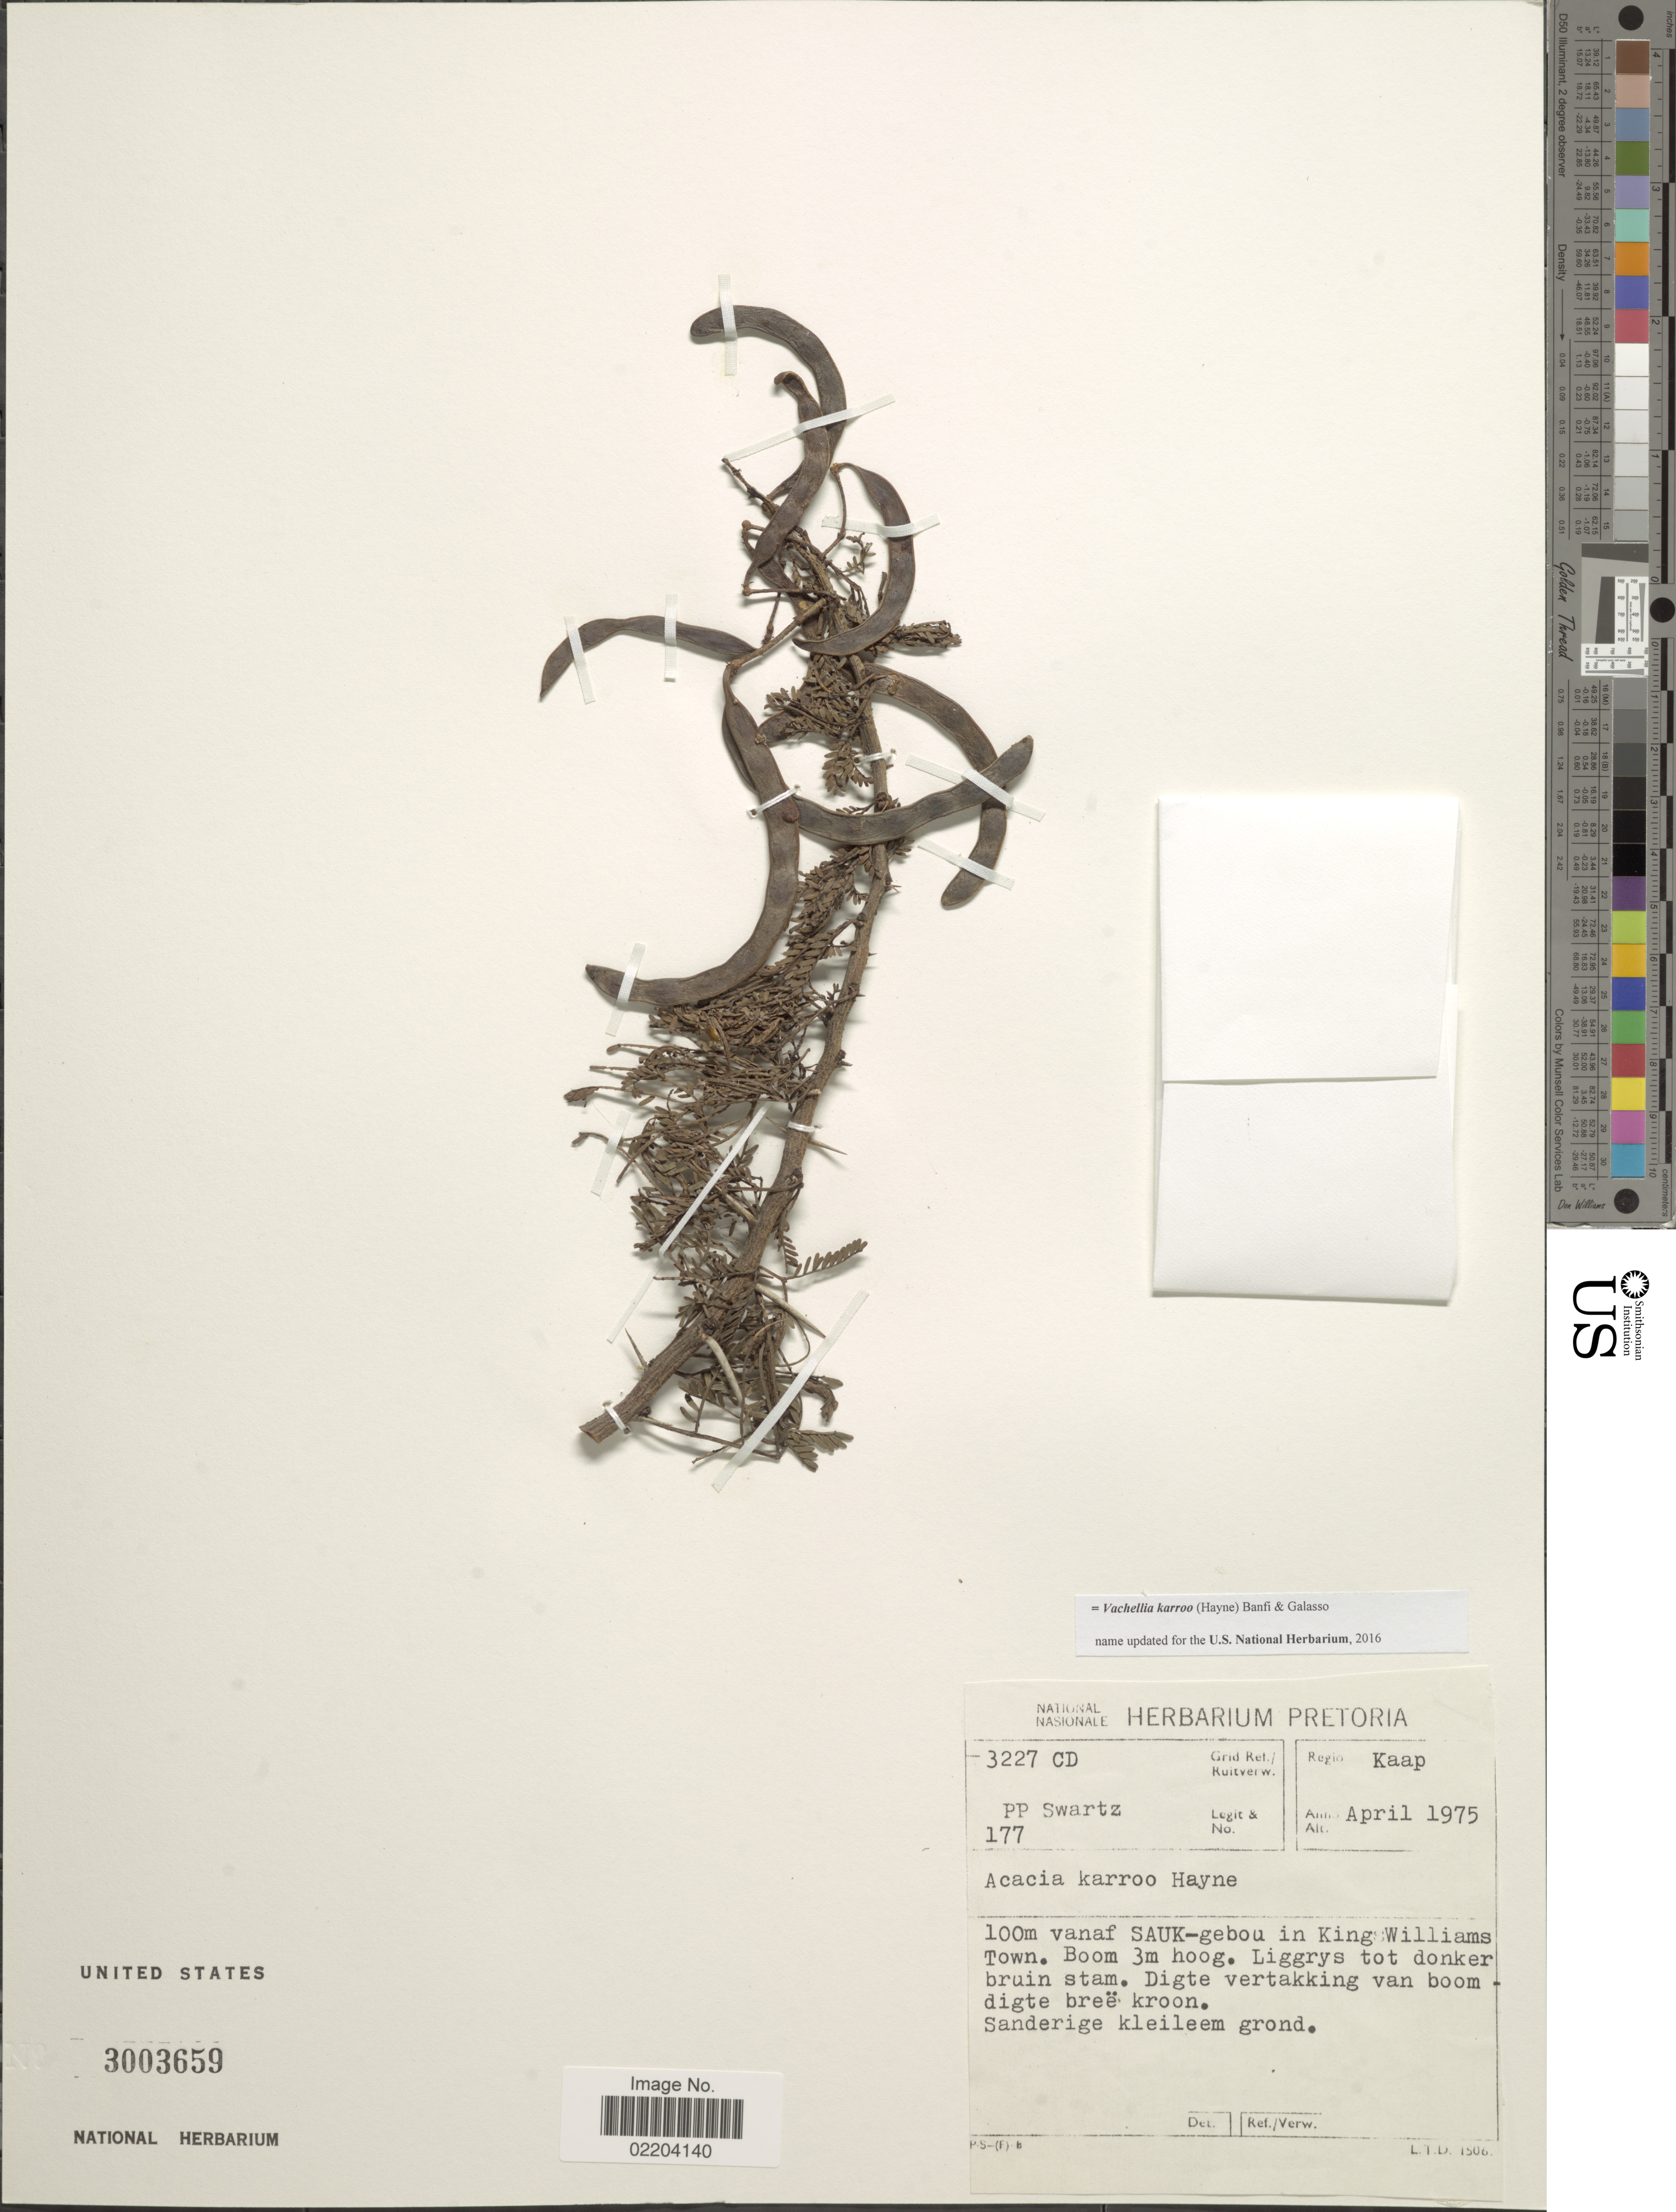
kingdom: Plantae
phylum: Tracheophyta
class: Magnoliopsida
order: Fabales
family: Fabaceae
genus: Vachellia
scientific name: Vachellia karroo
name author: (Hayne) Banfi & Galasso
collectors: P. Swartz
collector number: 177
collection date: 1975-04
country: South Africa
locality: Regio Kaap. 100 m vanaf Sauk-gebou in King Williams Town.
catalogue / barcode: US 3003659